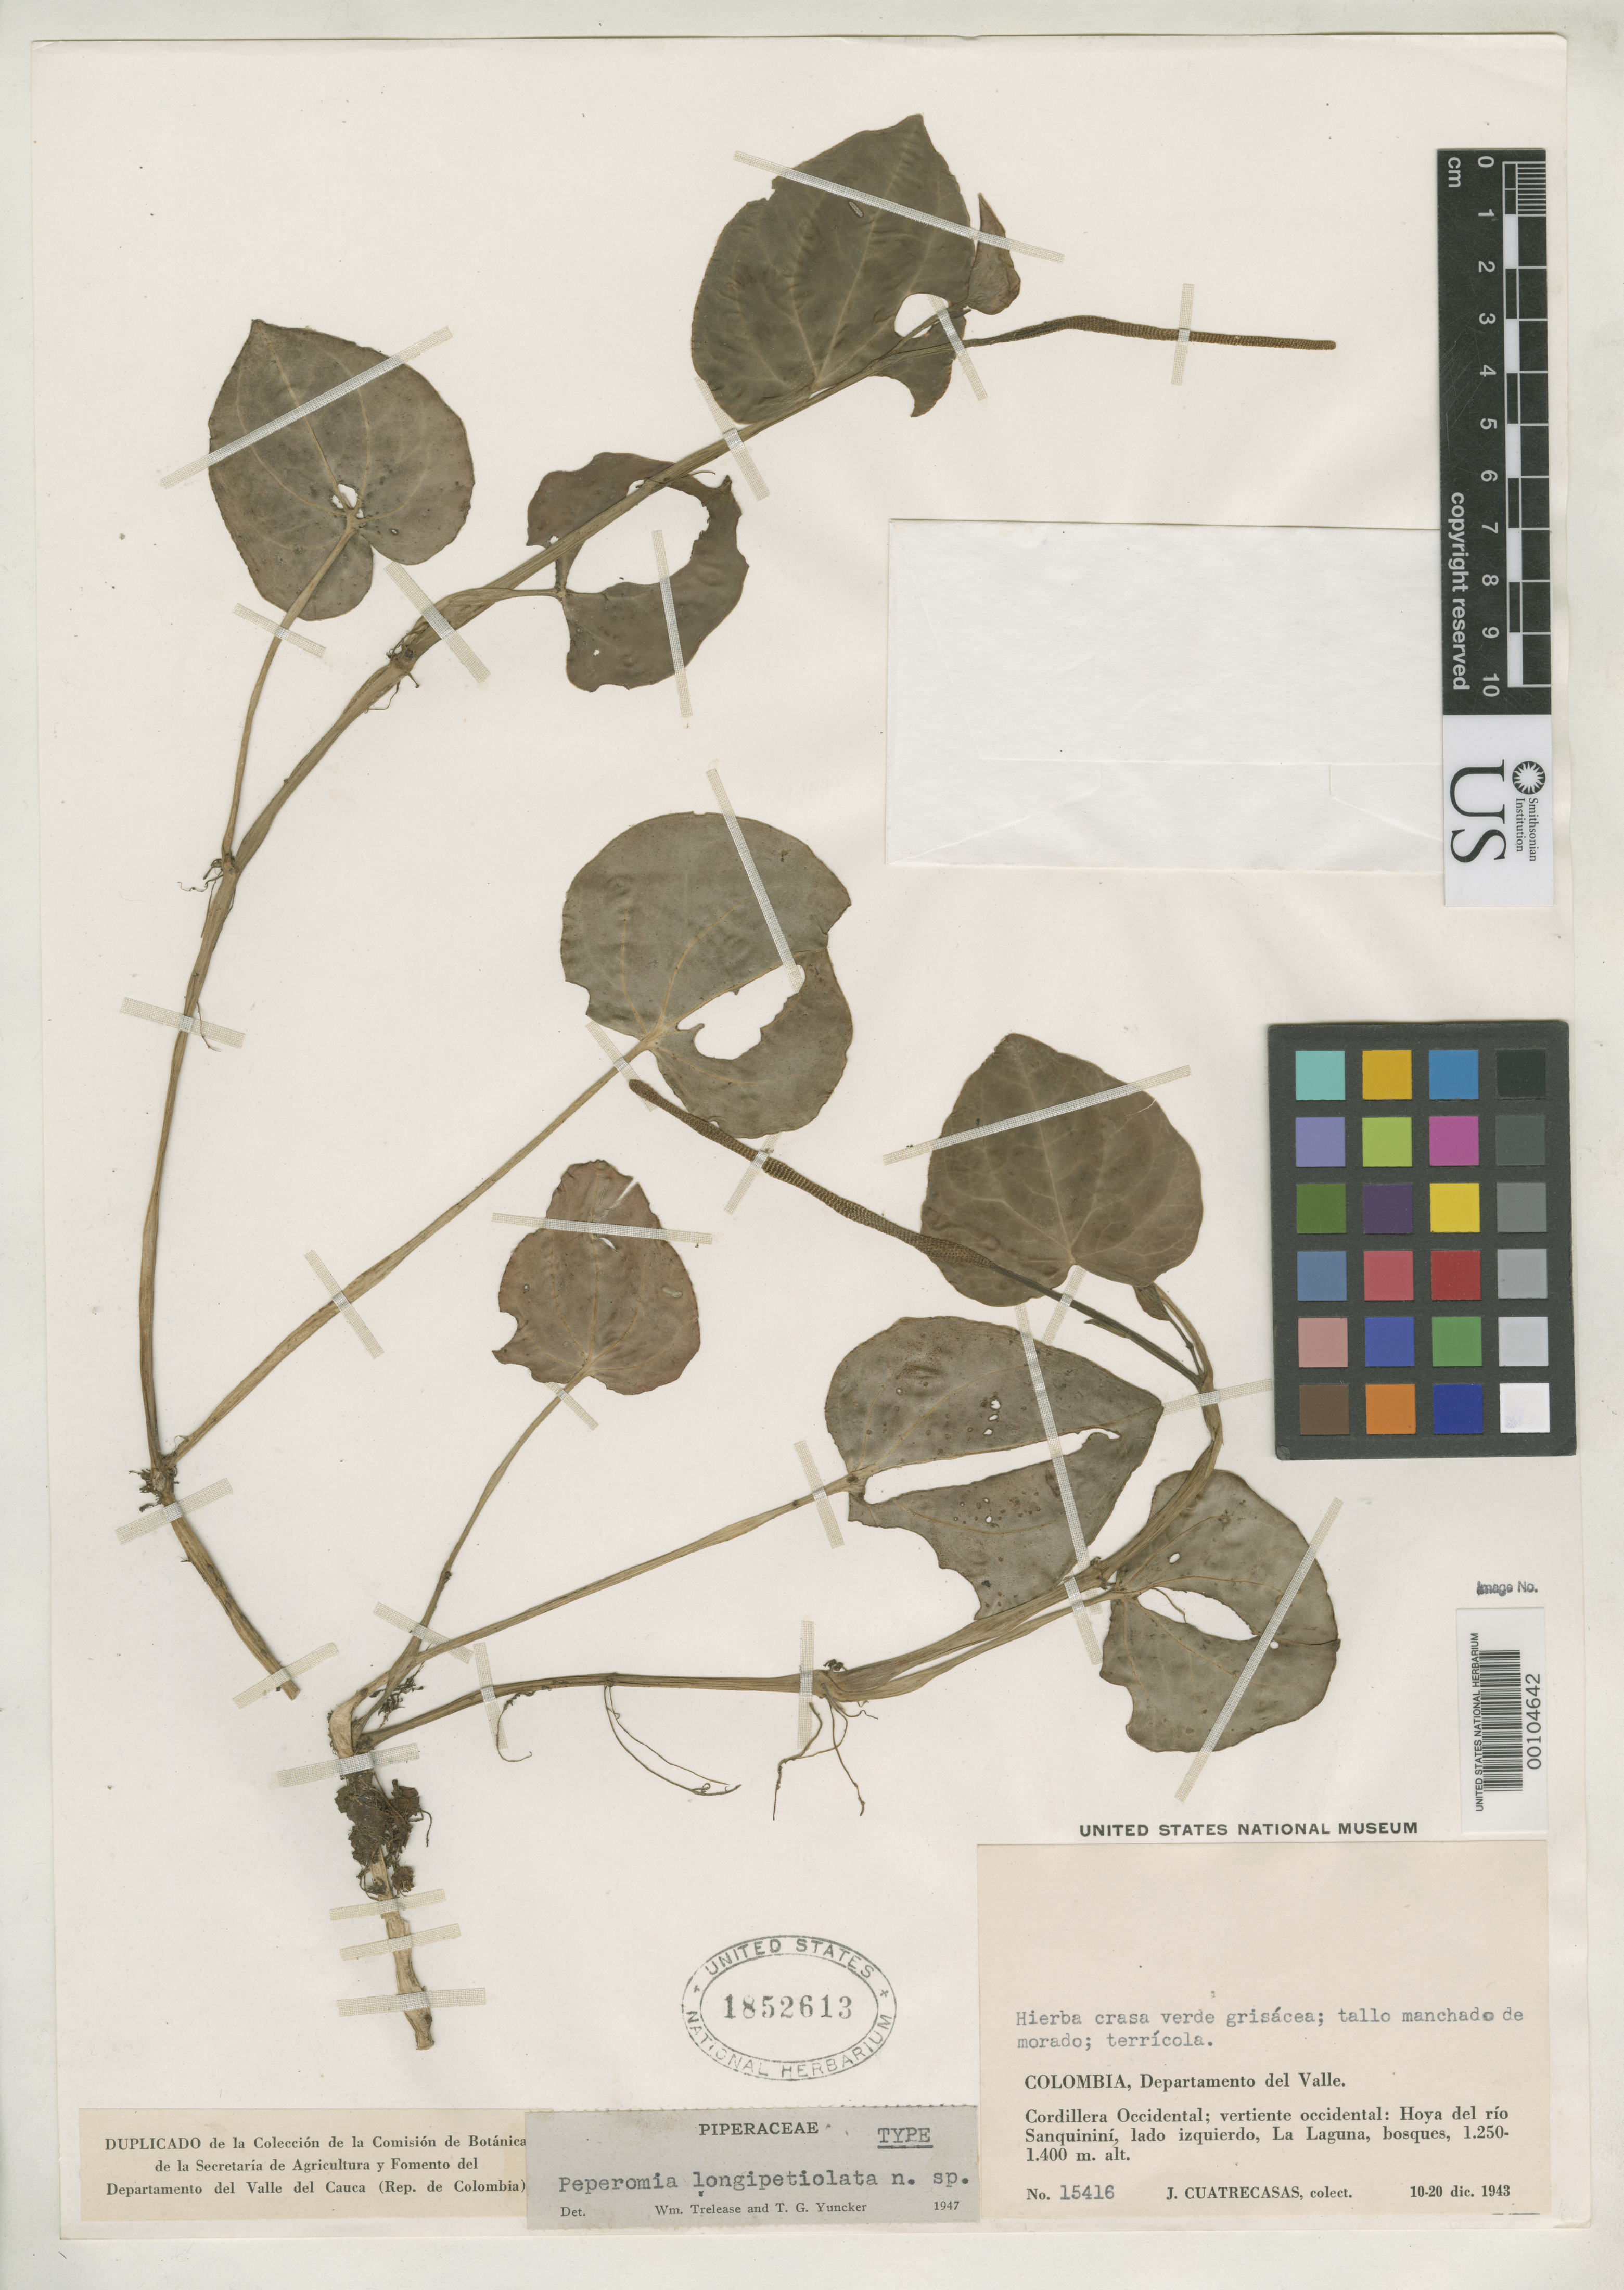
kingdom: Plantae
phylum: Tracheophyta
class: Magnoliopsida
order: Piperales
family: Piperaceae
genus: Peperomia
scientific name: Peperomia longipetiolata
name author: Trel. & Yunck.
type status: Holotype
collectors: J. Cuatrecasas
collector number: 15416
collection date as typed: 10 Dec 1943 to 20 Dec 1943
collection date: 1943-12-10/1943-12-20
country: Colombia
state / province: Valle del Cauca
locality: Rio Sanquinini Valley, La Laguna.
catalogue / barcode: US 1852613